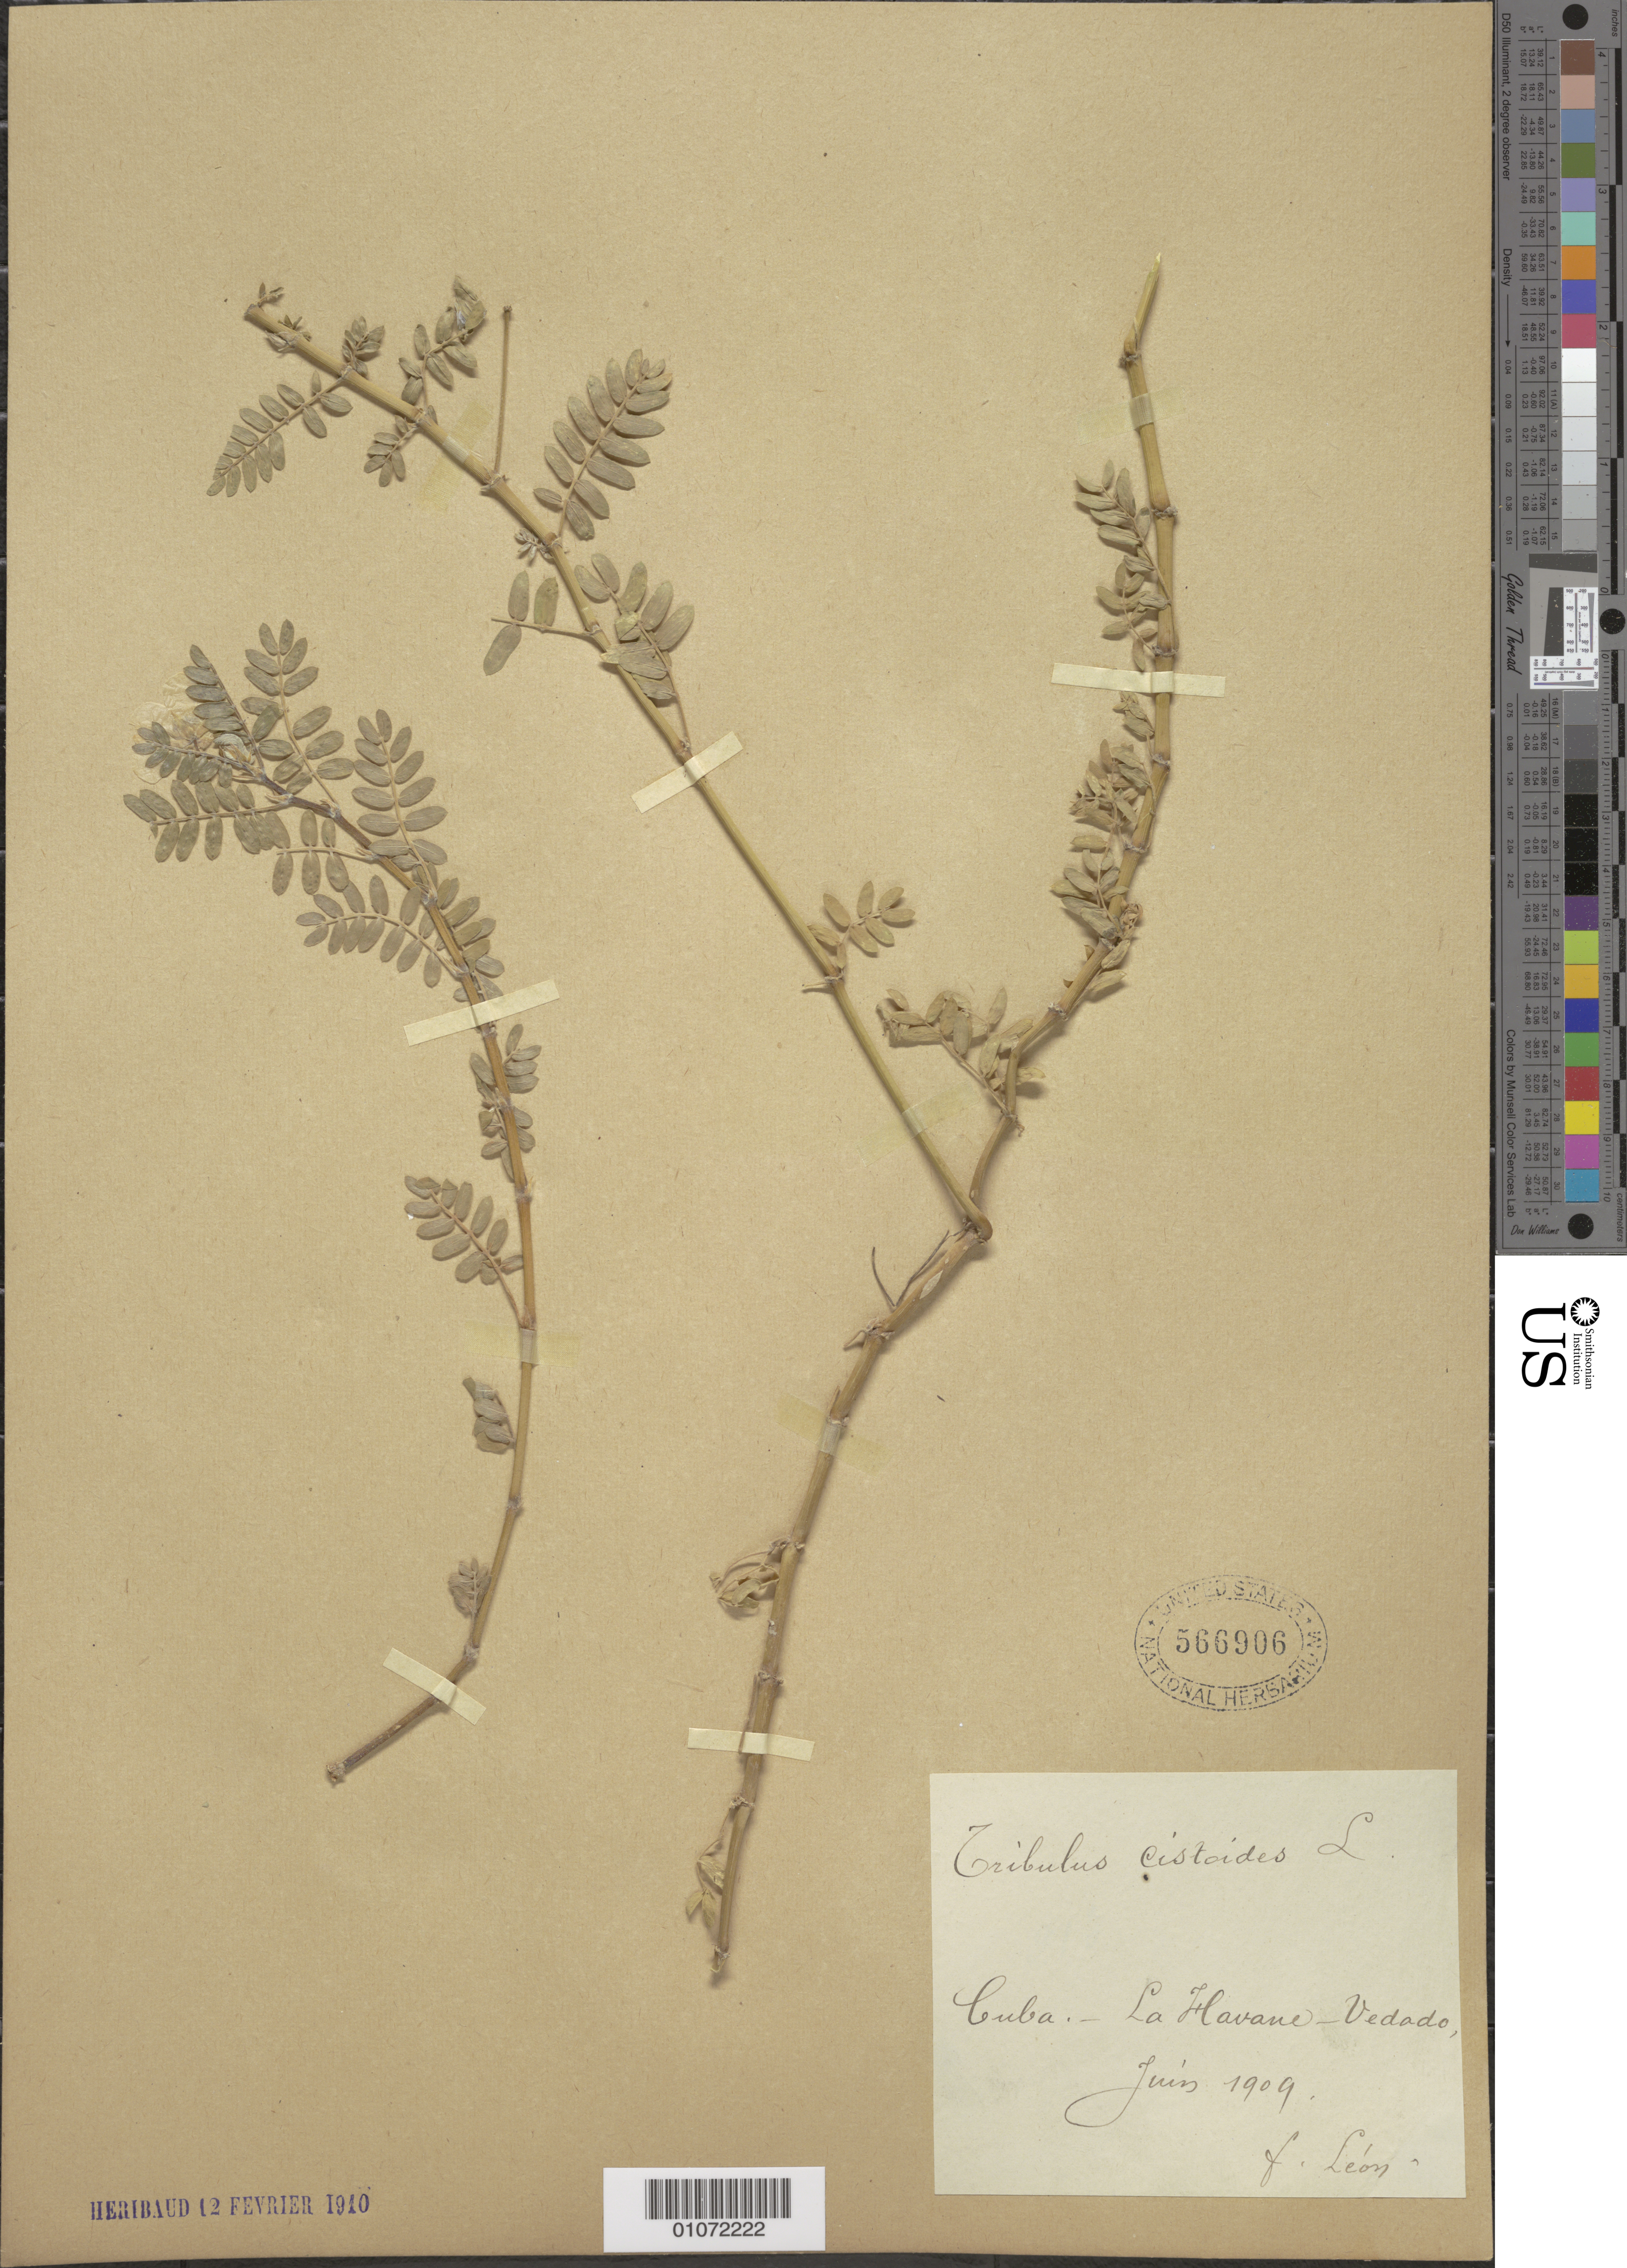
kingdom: Plantae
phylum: Tracheophyta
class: Magnoliopsida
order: Zygophyllales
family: Zygophyllaceae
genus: Tribulus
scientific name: Tribulus cistoides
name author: L.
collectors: J. León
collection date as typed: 1909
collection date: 1909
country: Cuba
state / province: La Habana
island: Cuba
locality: La Havana- Vedado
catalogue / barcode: US 566906